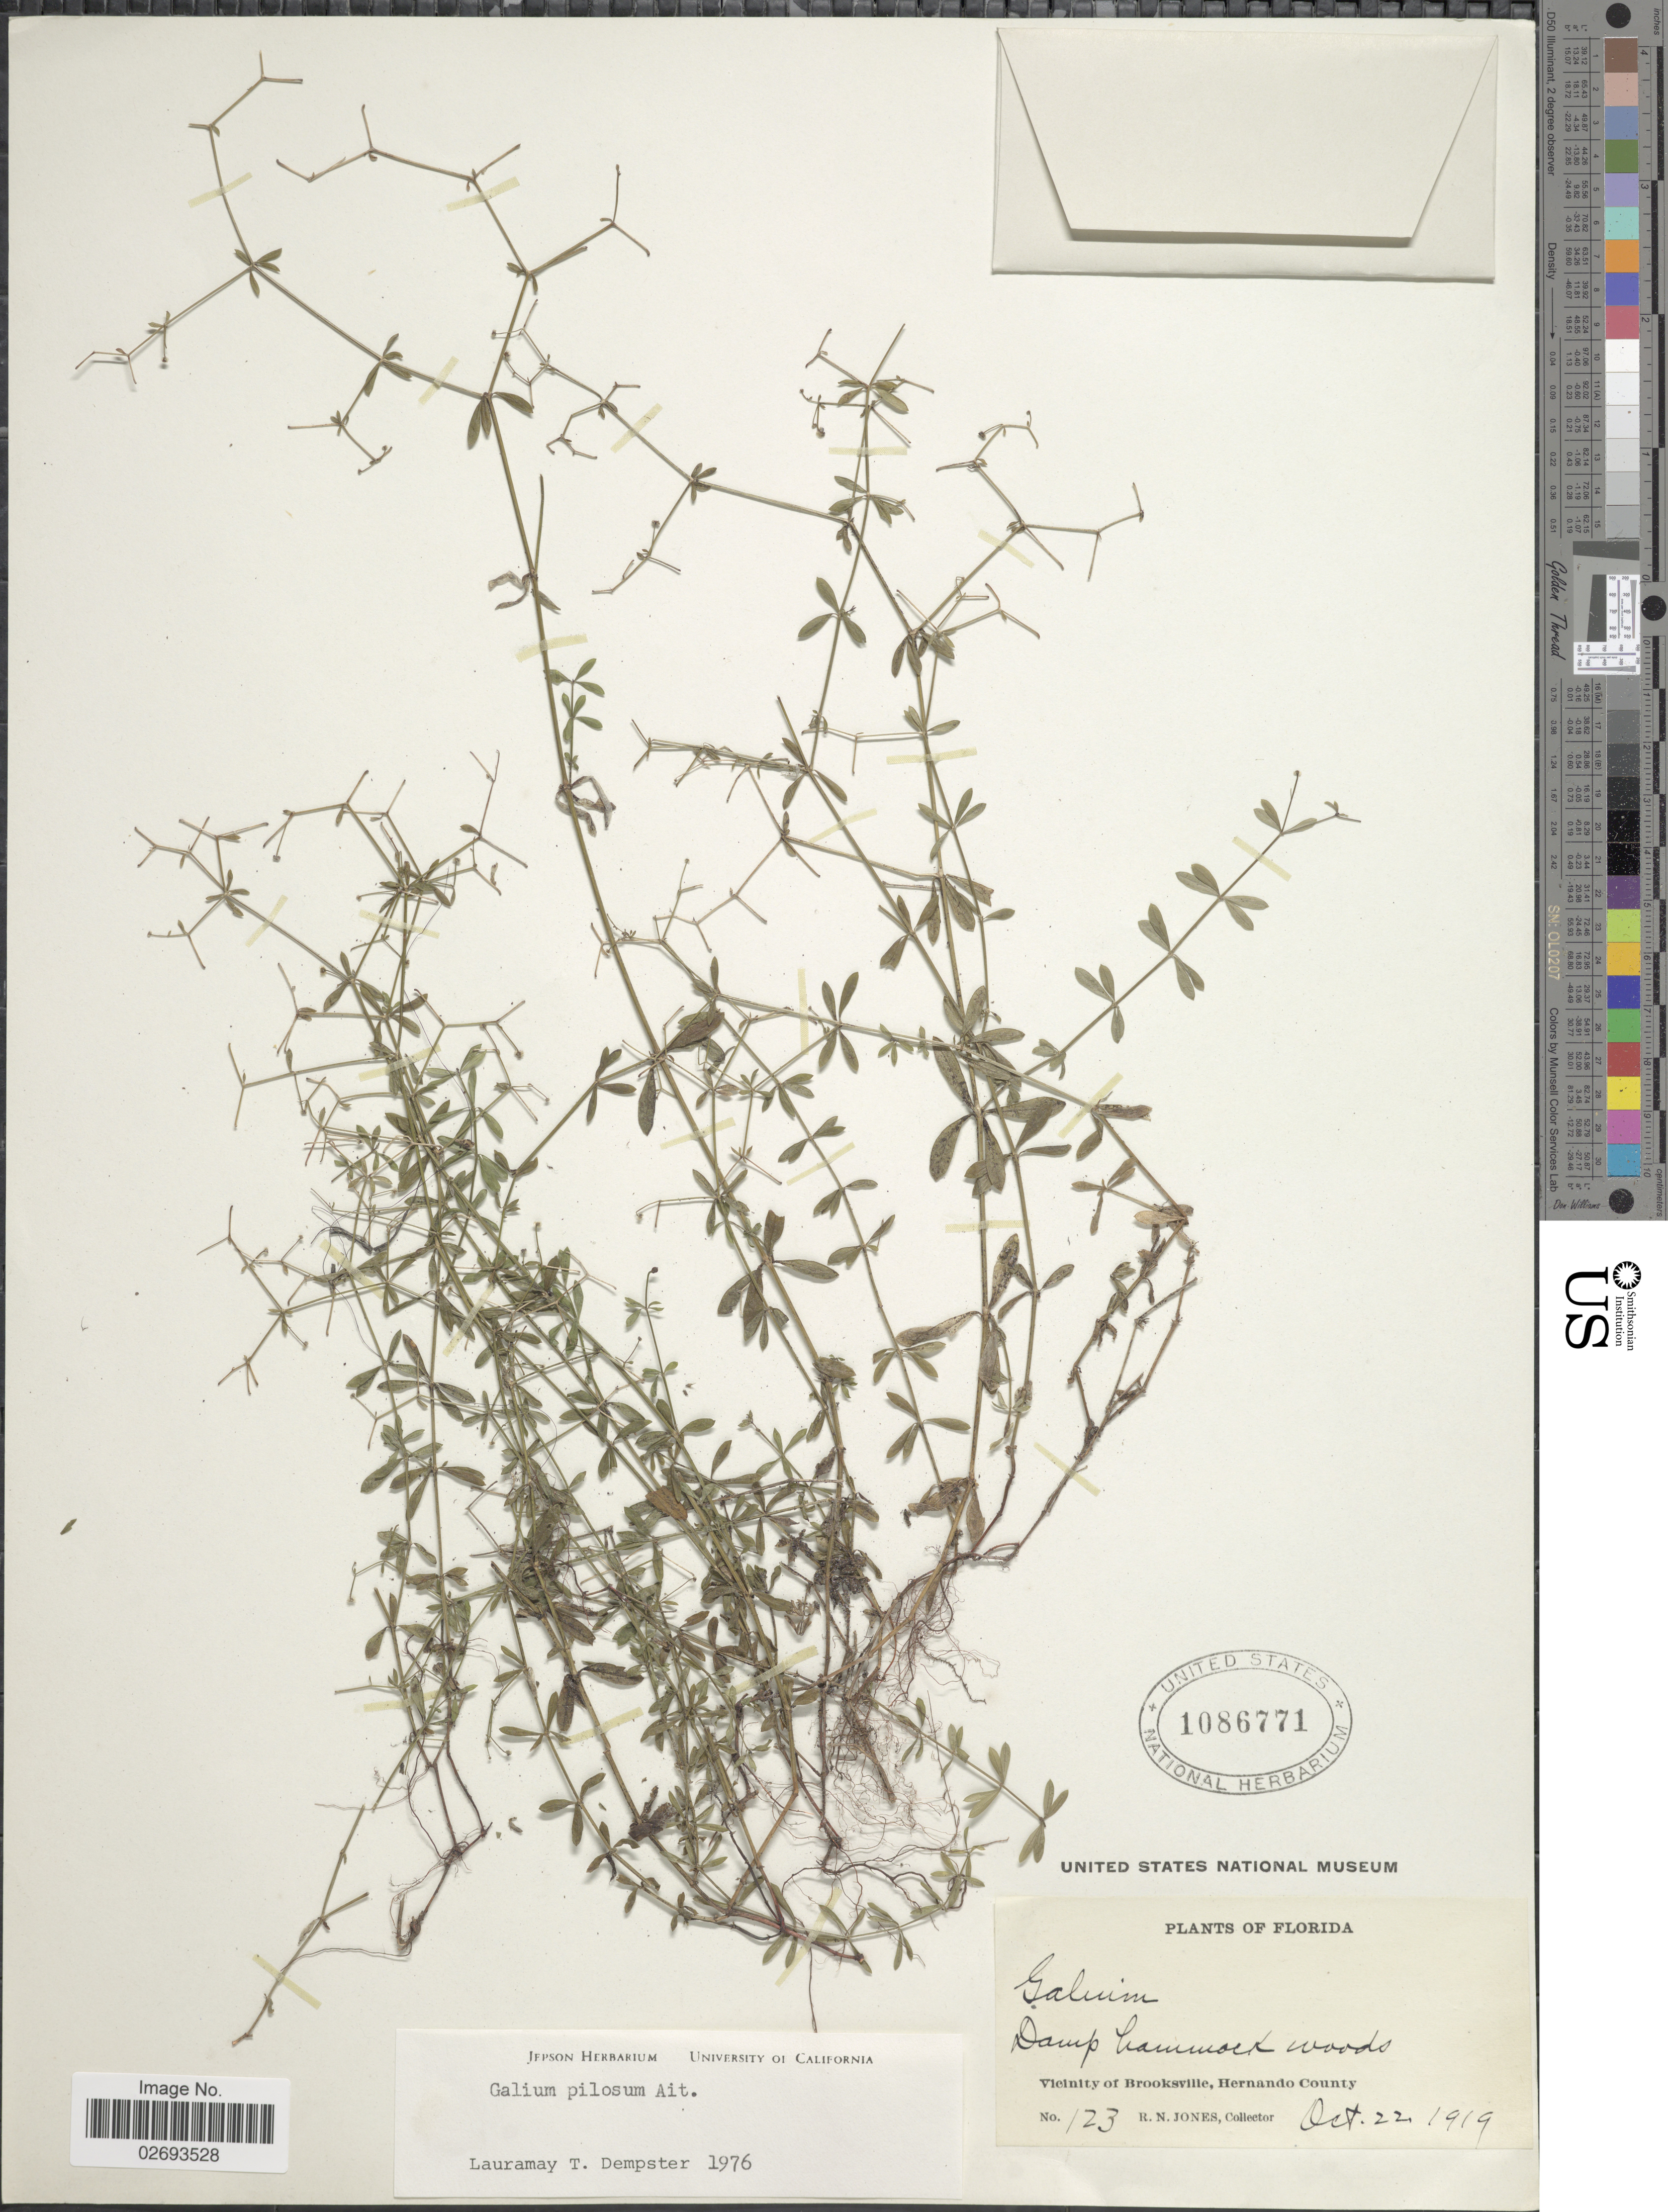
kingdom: Plantae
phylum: Tracheophyta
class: Magnoliopsida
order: Gentianales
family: Rubiaceae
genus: Galium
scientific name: Galium pilosum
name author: Aiton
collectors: R. N. Jones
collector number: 123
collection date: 1919-10-22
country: United States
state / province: Florida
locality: Vicinity of Brooksville, Hernando County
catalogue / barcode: US 1086771